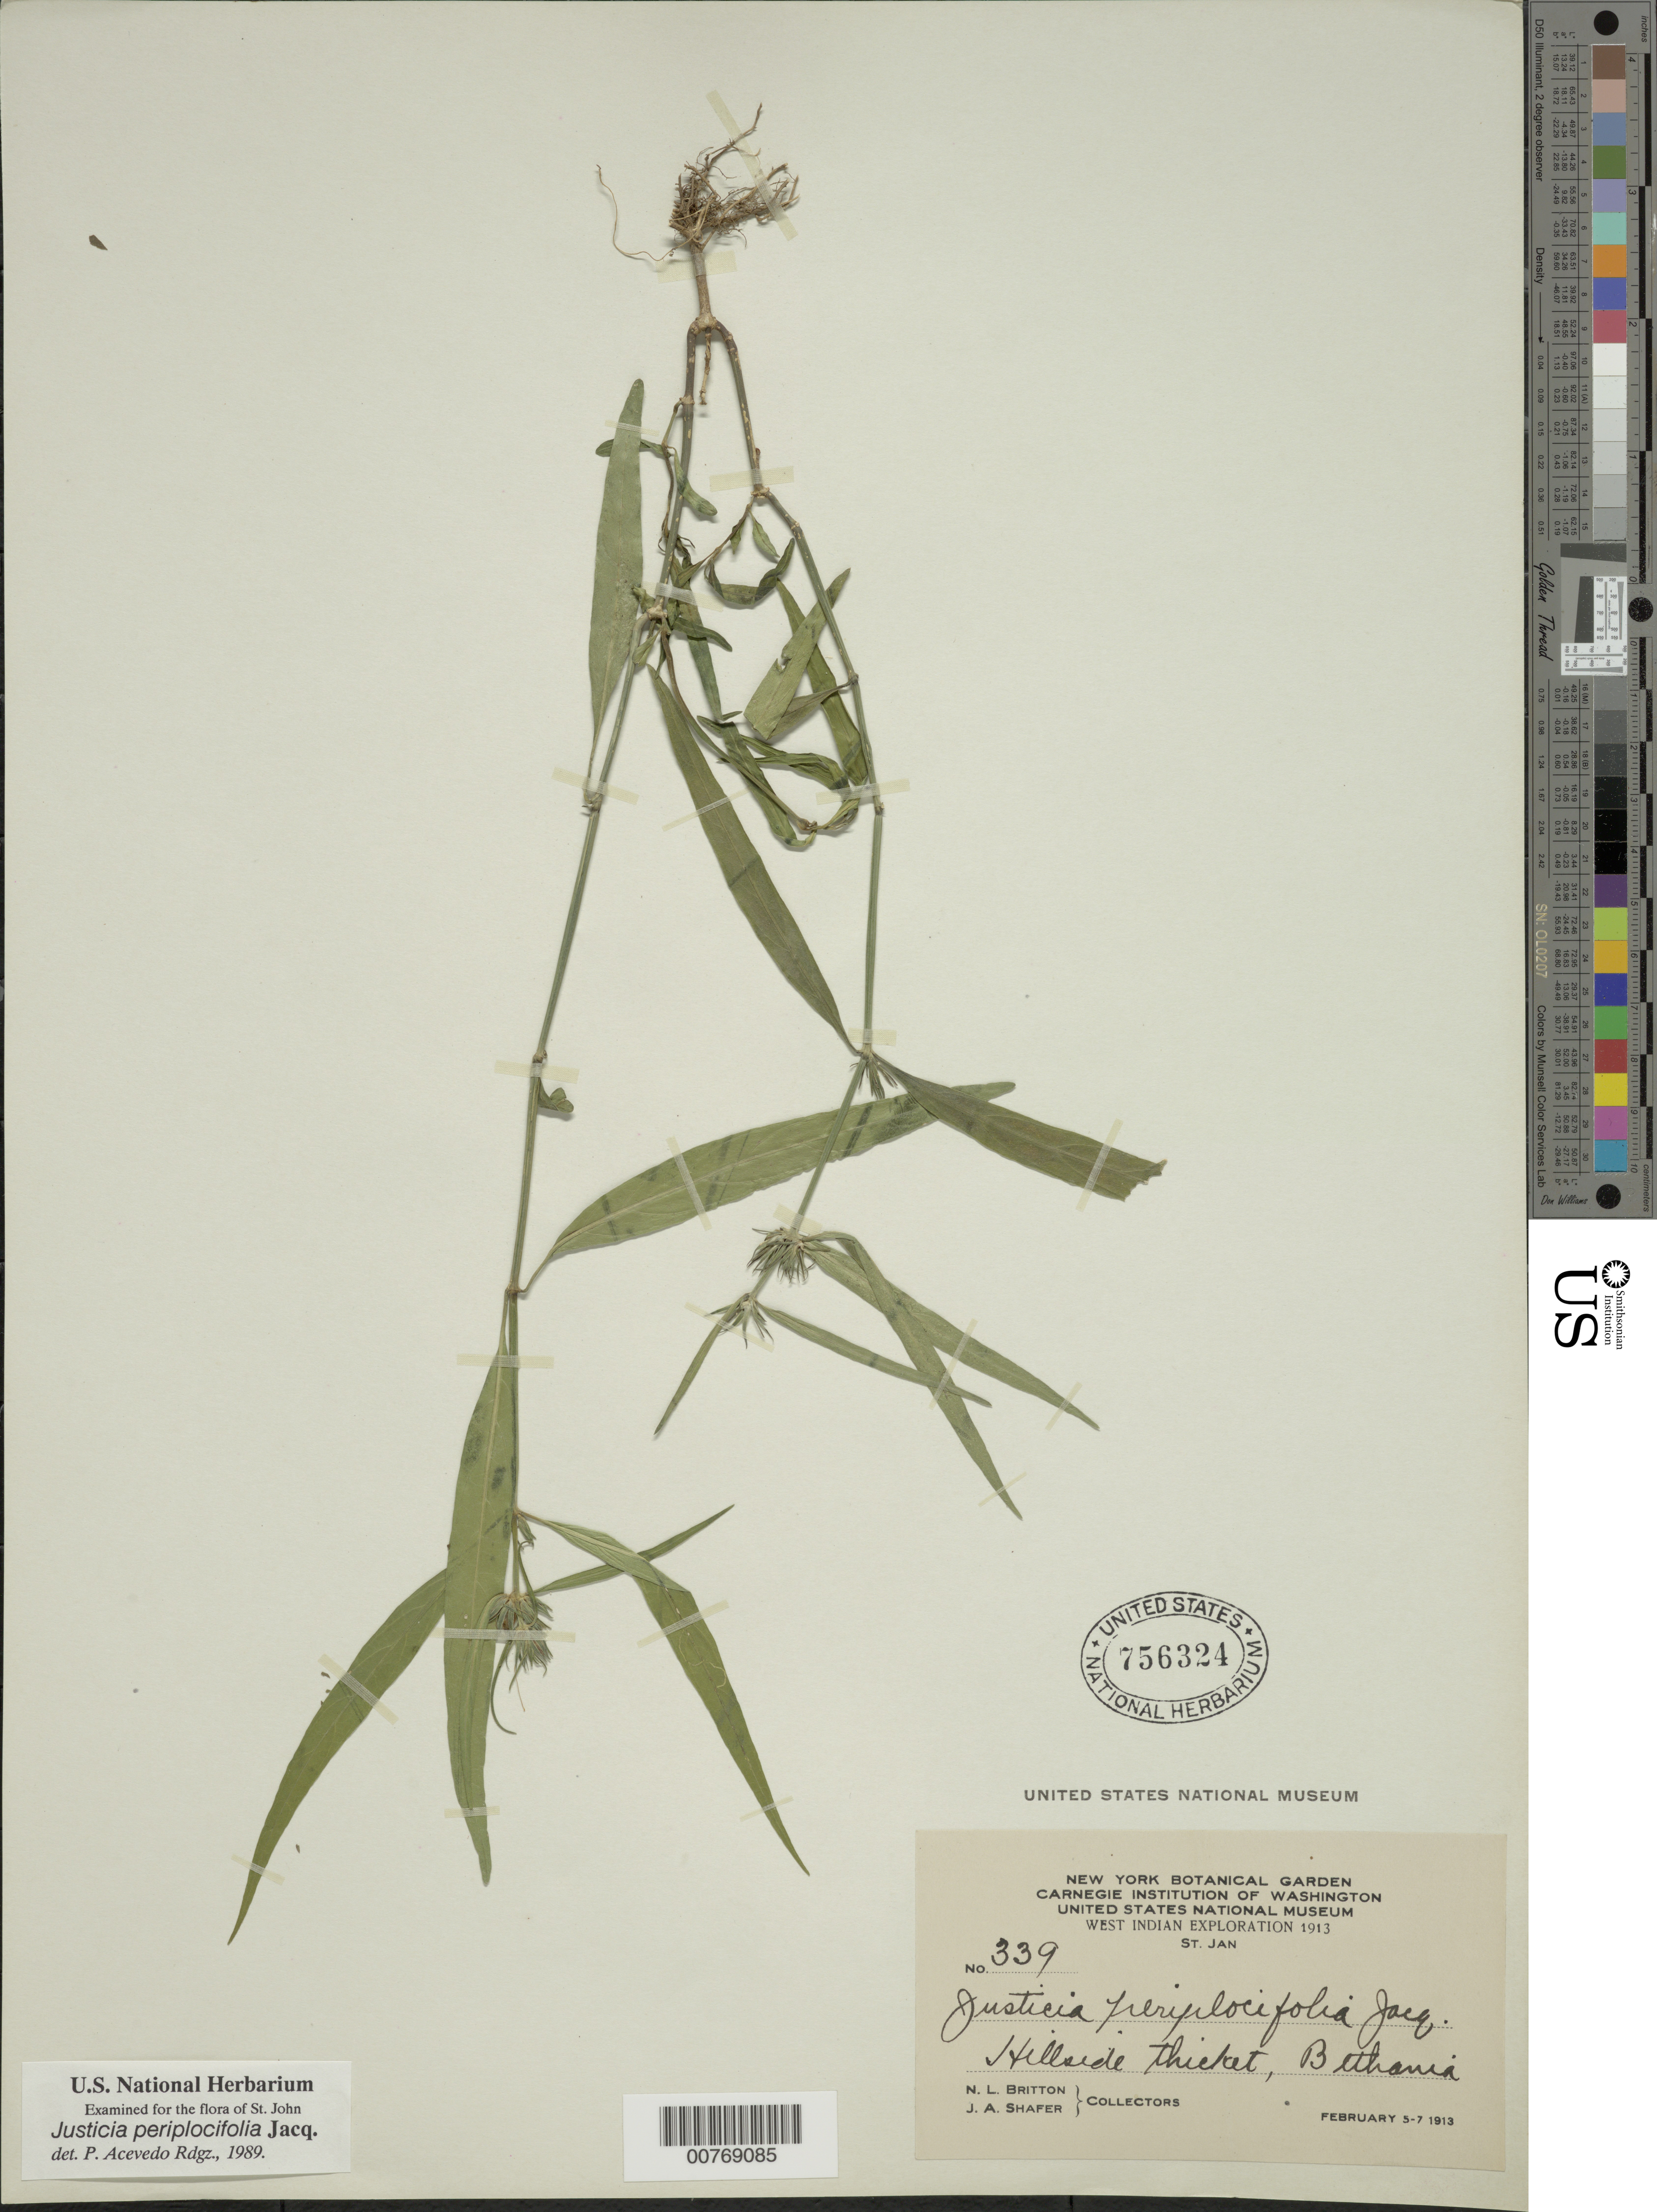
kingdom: Plantae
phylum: Tracheophyta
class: Magnoliopsida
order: Lamiales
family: Acanthaceae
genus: Justicia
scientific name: Justicia periplocifolia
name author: Jacq.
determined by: Acevedo-Rodríguez, P., (BOT), Smithsonian Institution - National Museum of Natural History (UNITED STATES)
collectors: N. Britton & J. A. Shafer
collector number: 339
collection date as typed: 05 Feb 1913 to 07 Feb 1913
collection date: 1913-02-05/1913-02-07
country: U.S. Virgin Islands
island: St. John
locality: Bethania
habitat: Hillside thicket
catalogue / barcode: US 756324